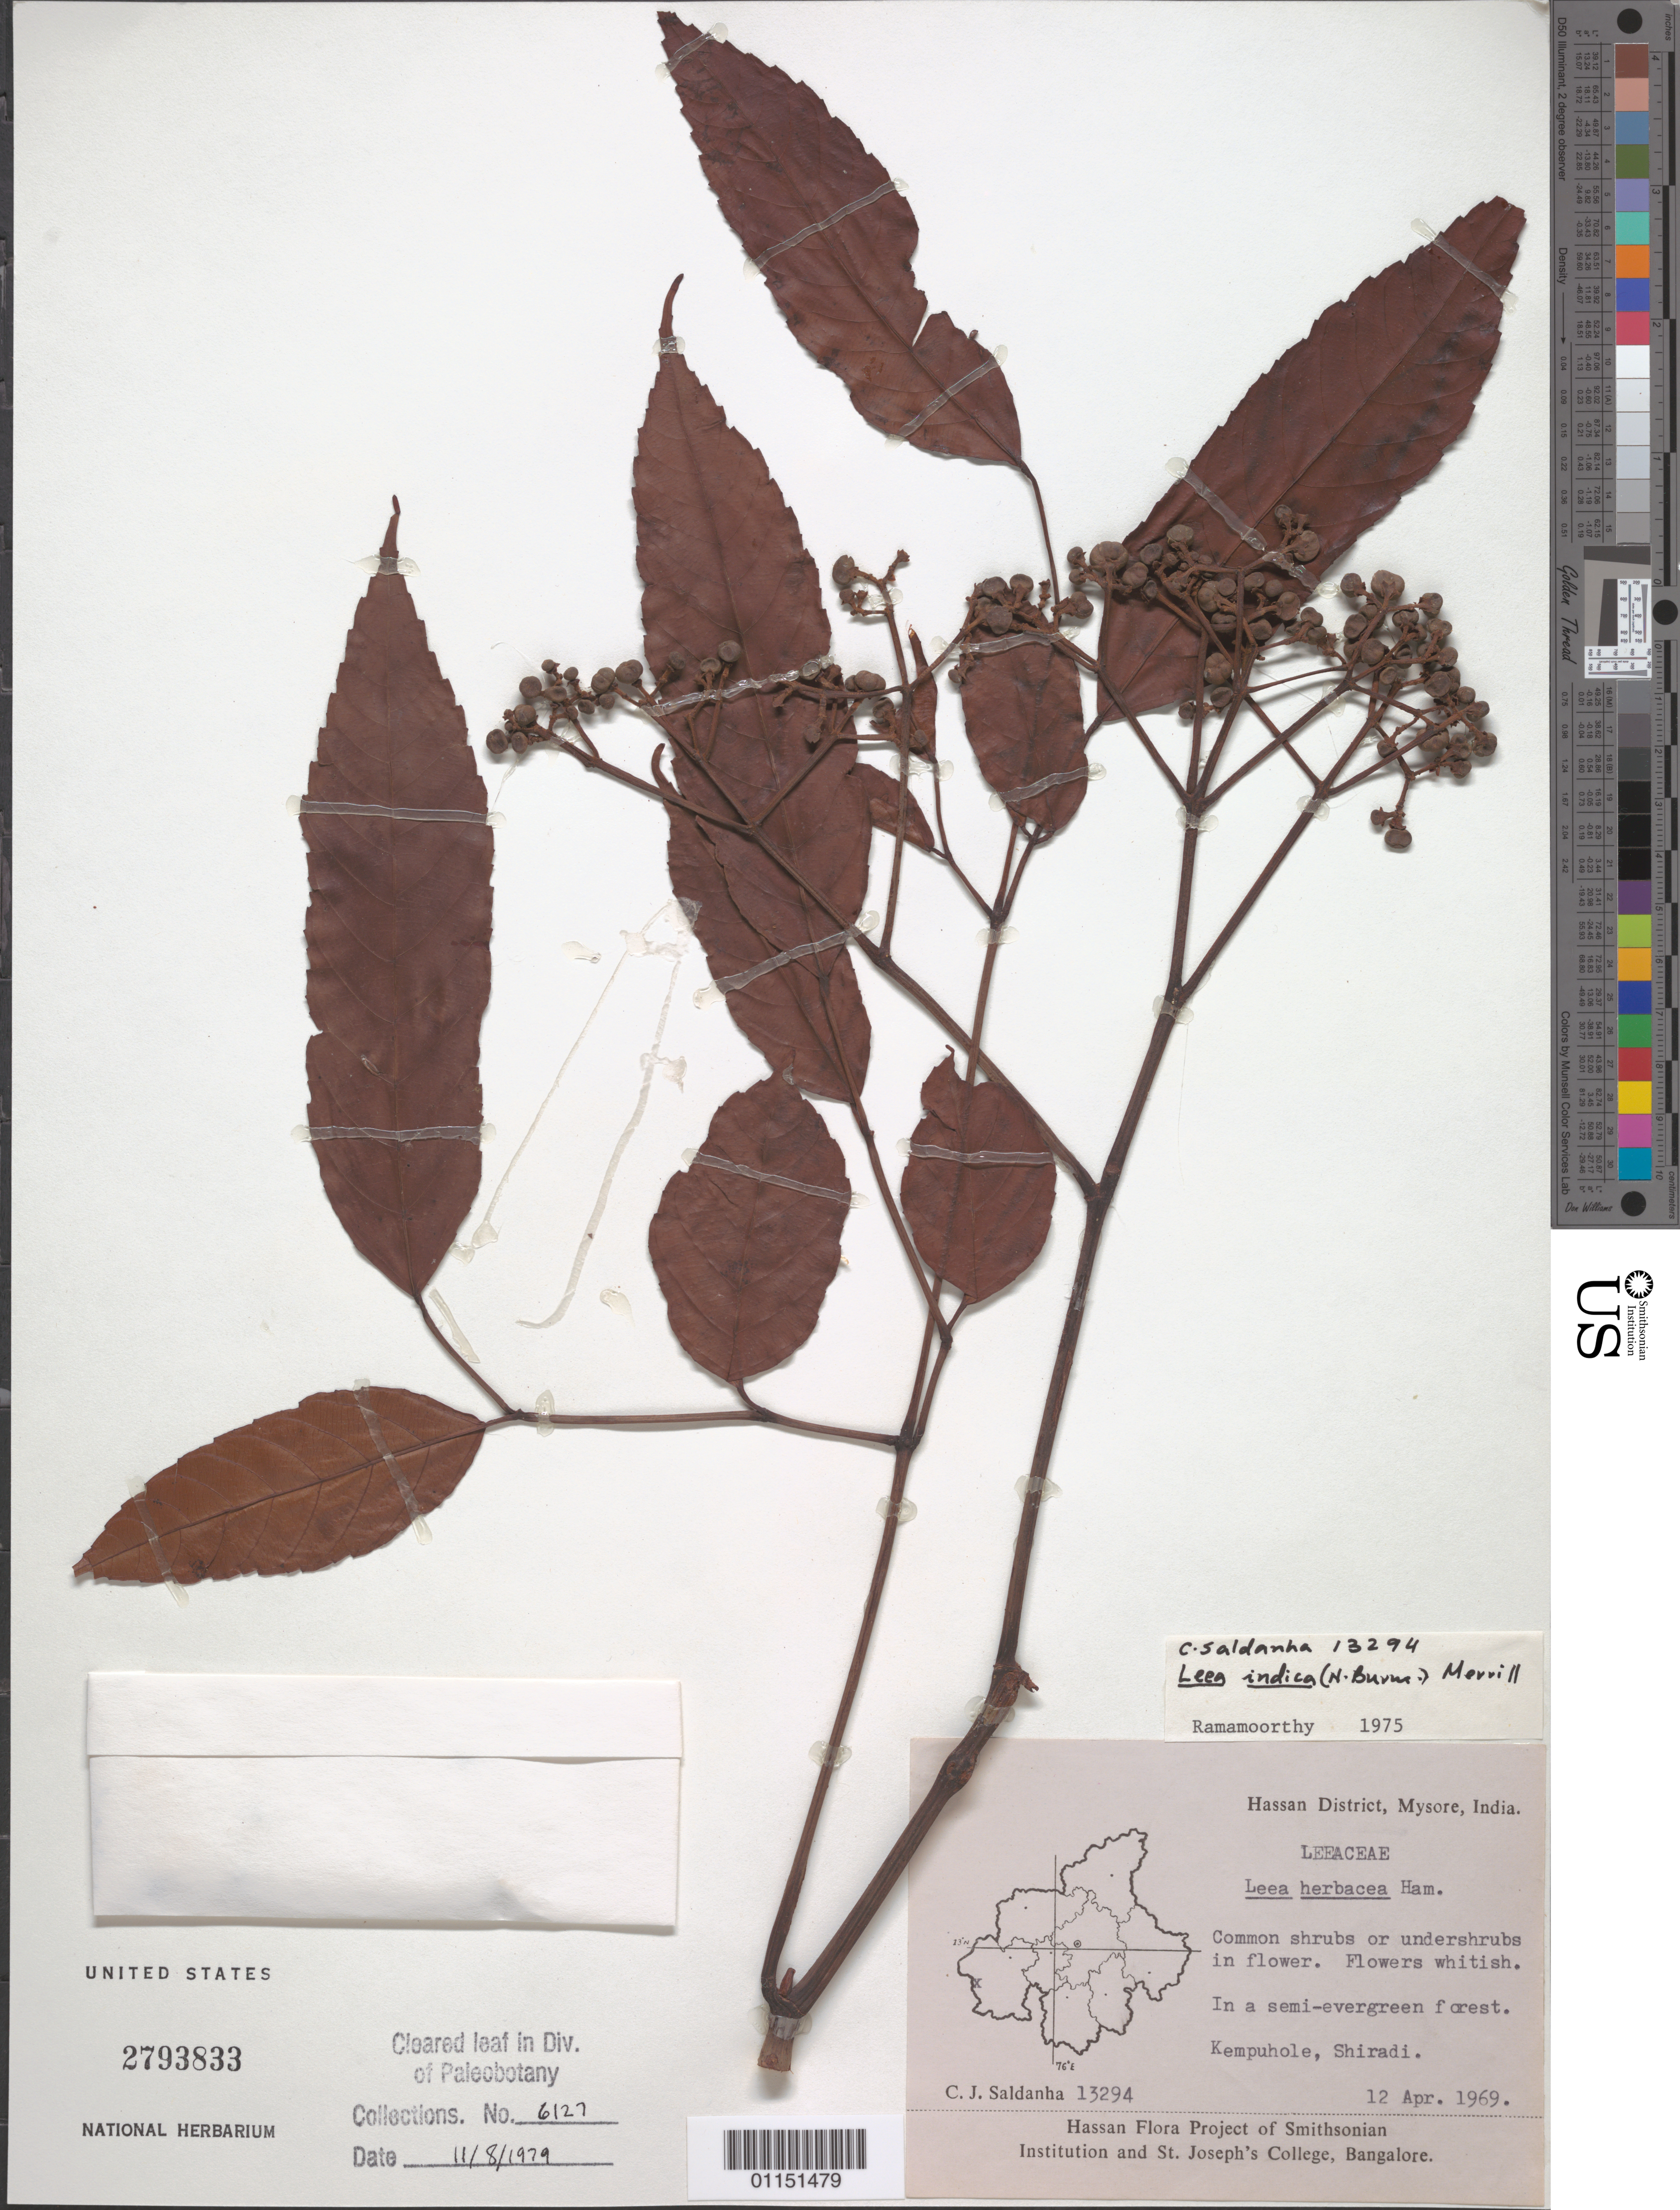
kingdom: Plantae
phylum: Tracheophyta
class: Magnoliopsida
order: Vitales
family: Vitaceae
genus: Leea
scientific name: Leea indica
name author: (Burm. f.) Merr.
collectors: C. J. Saldanha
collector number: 13294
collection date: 1969-04-12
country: India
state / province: Karnataka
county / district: Mysore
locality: Kempuhole, Shiradi.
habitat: Common shrubs or undershrubs.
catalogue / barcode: US 2793833